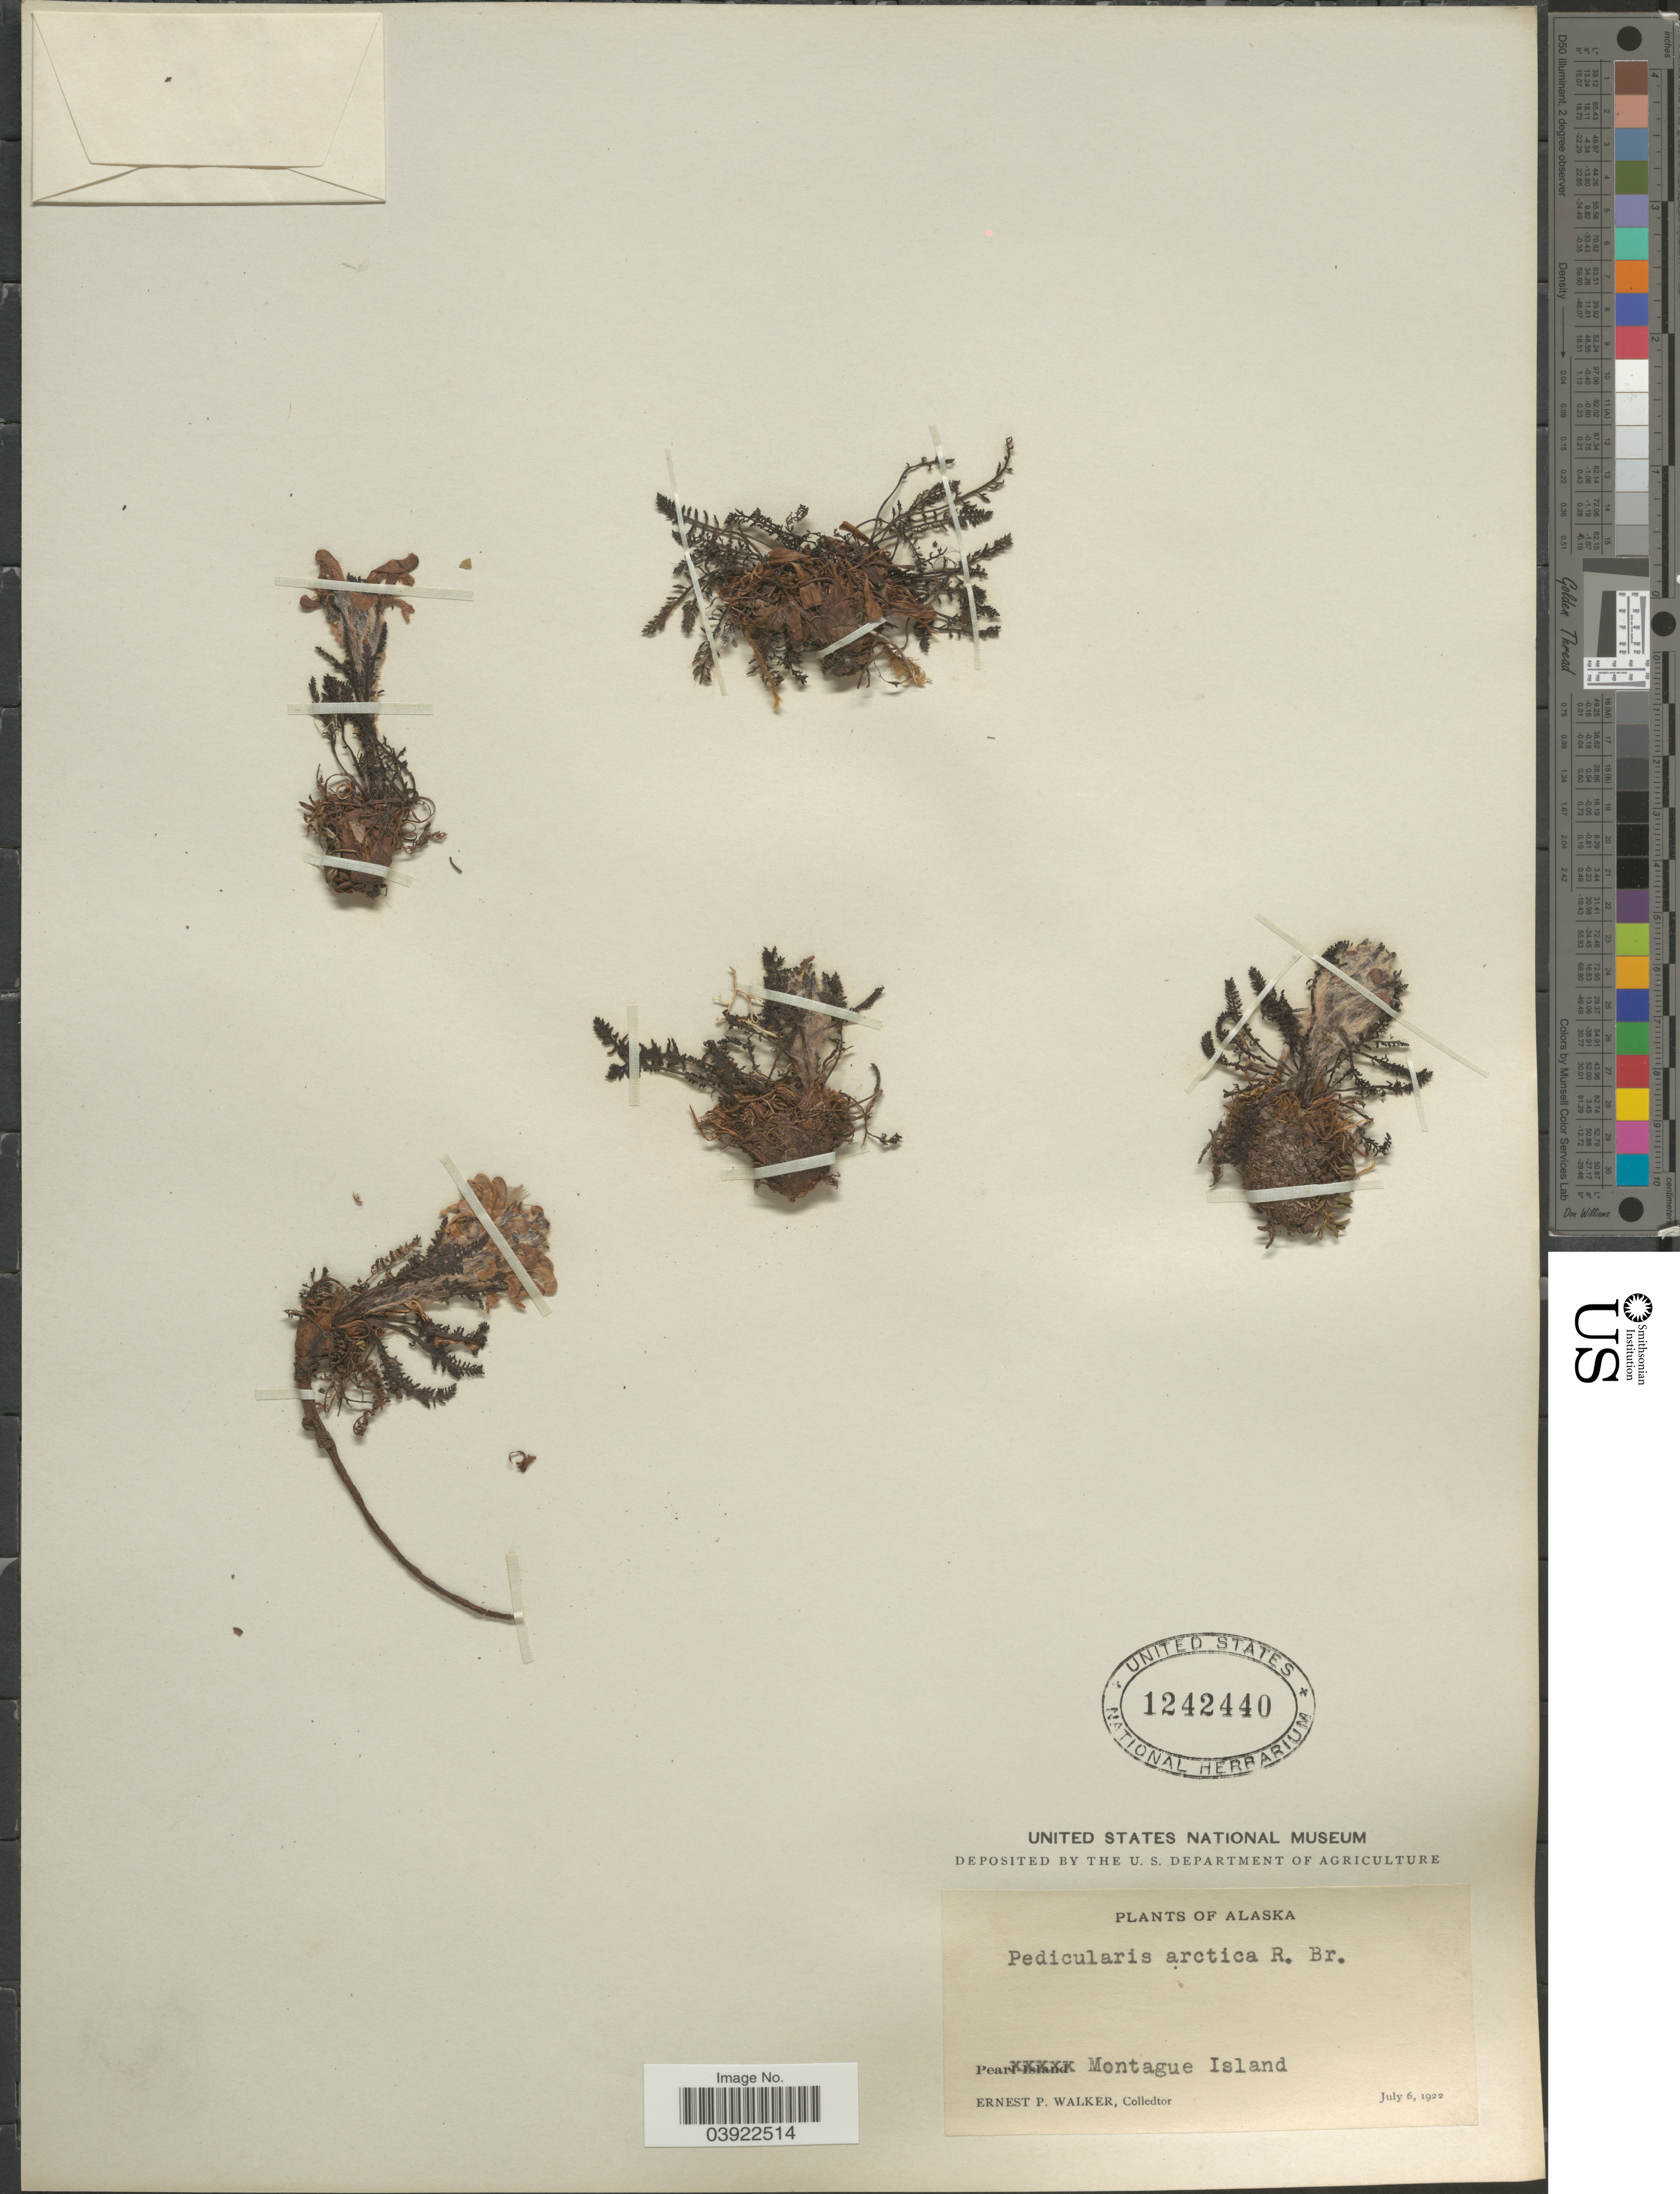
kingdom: Plantae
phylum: Tracheophyta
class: Magnoliopsida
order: Lamiales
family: Orobanchaceae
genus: Pedicularis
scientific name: Pedicularis lanata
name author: Willd. ex Cham. & Schltdl.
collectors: E. P. Walker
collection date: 1922-07-06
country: United States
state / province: Alaska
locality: Pearl [unsure placement] Montague Island.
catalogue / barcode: US 1242440